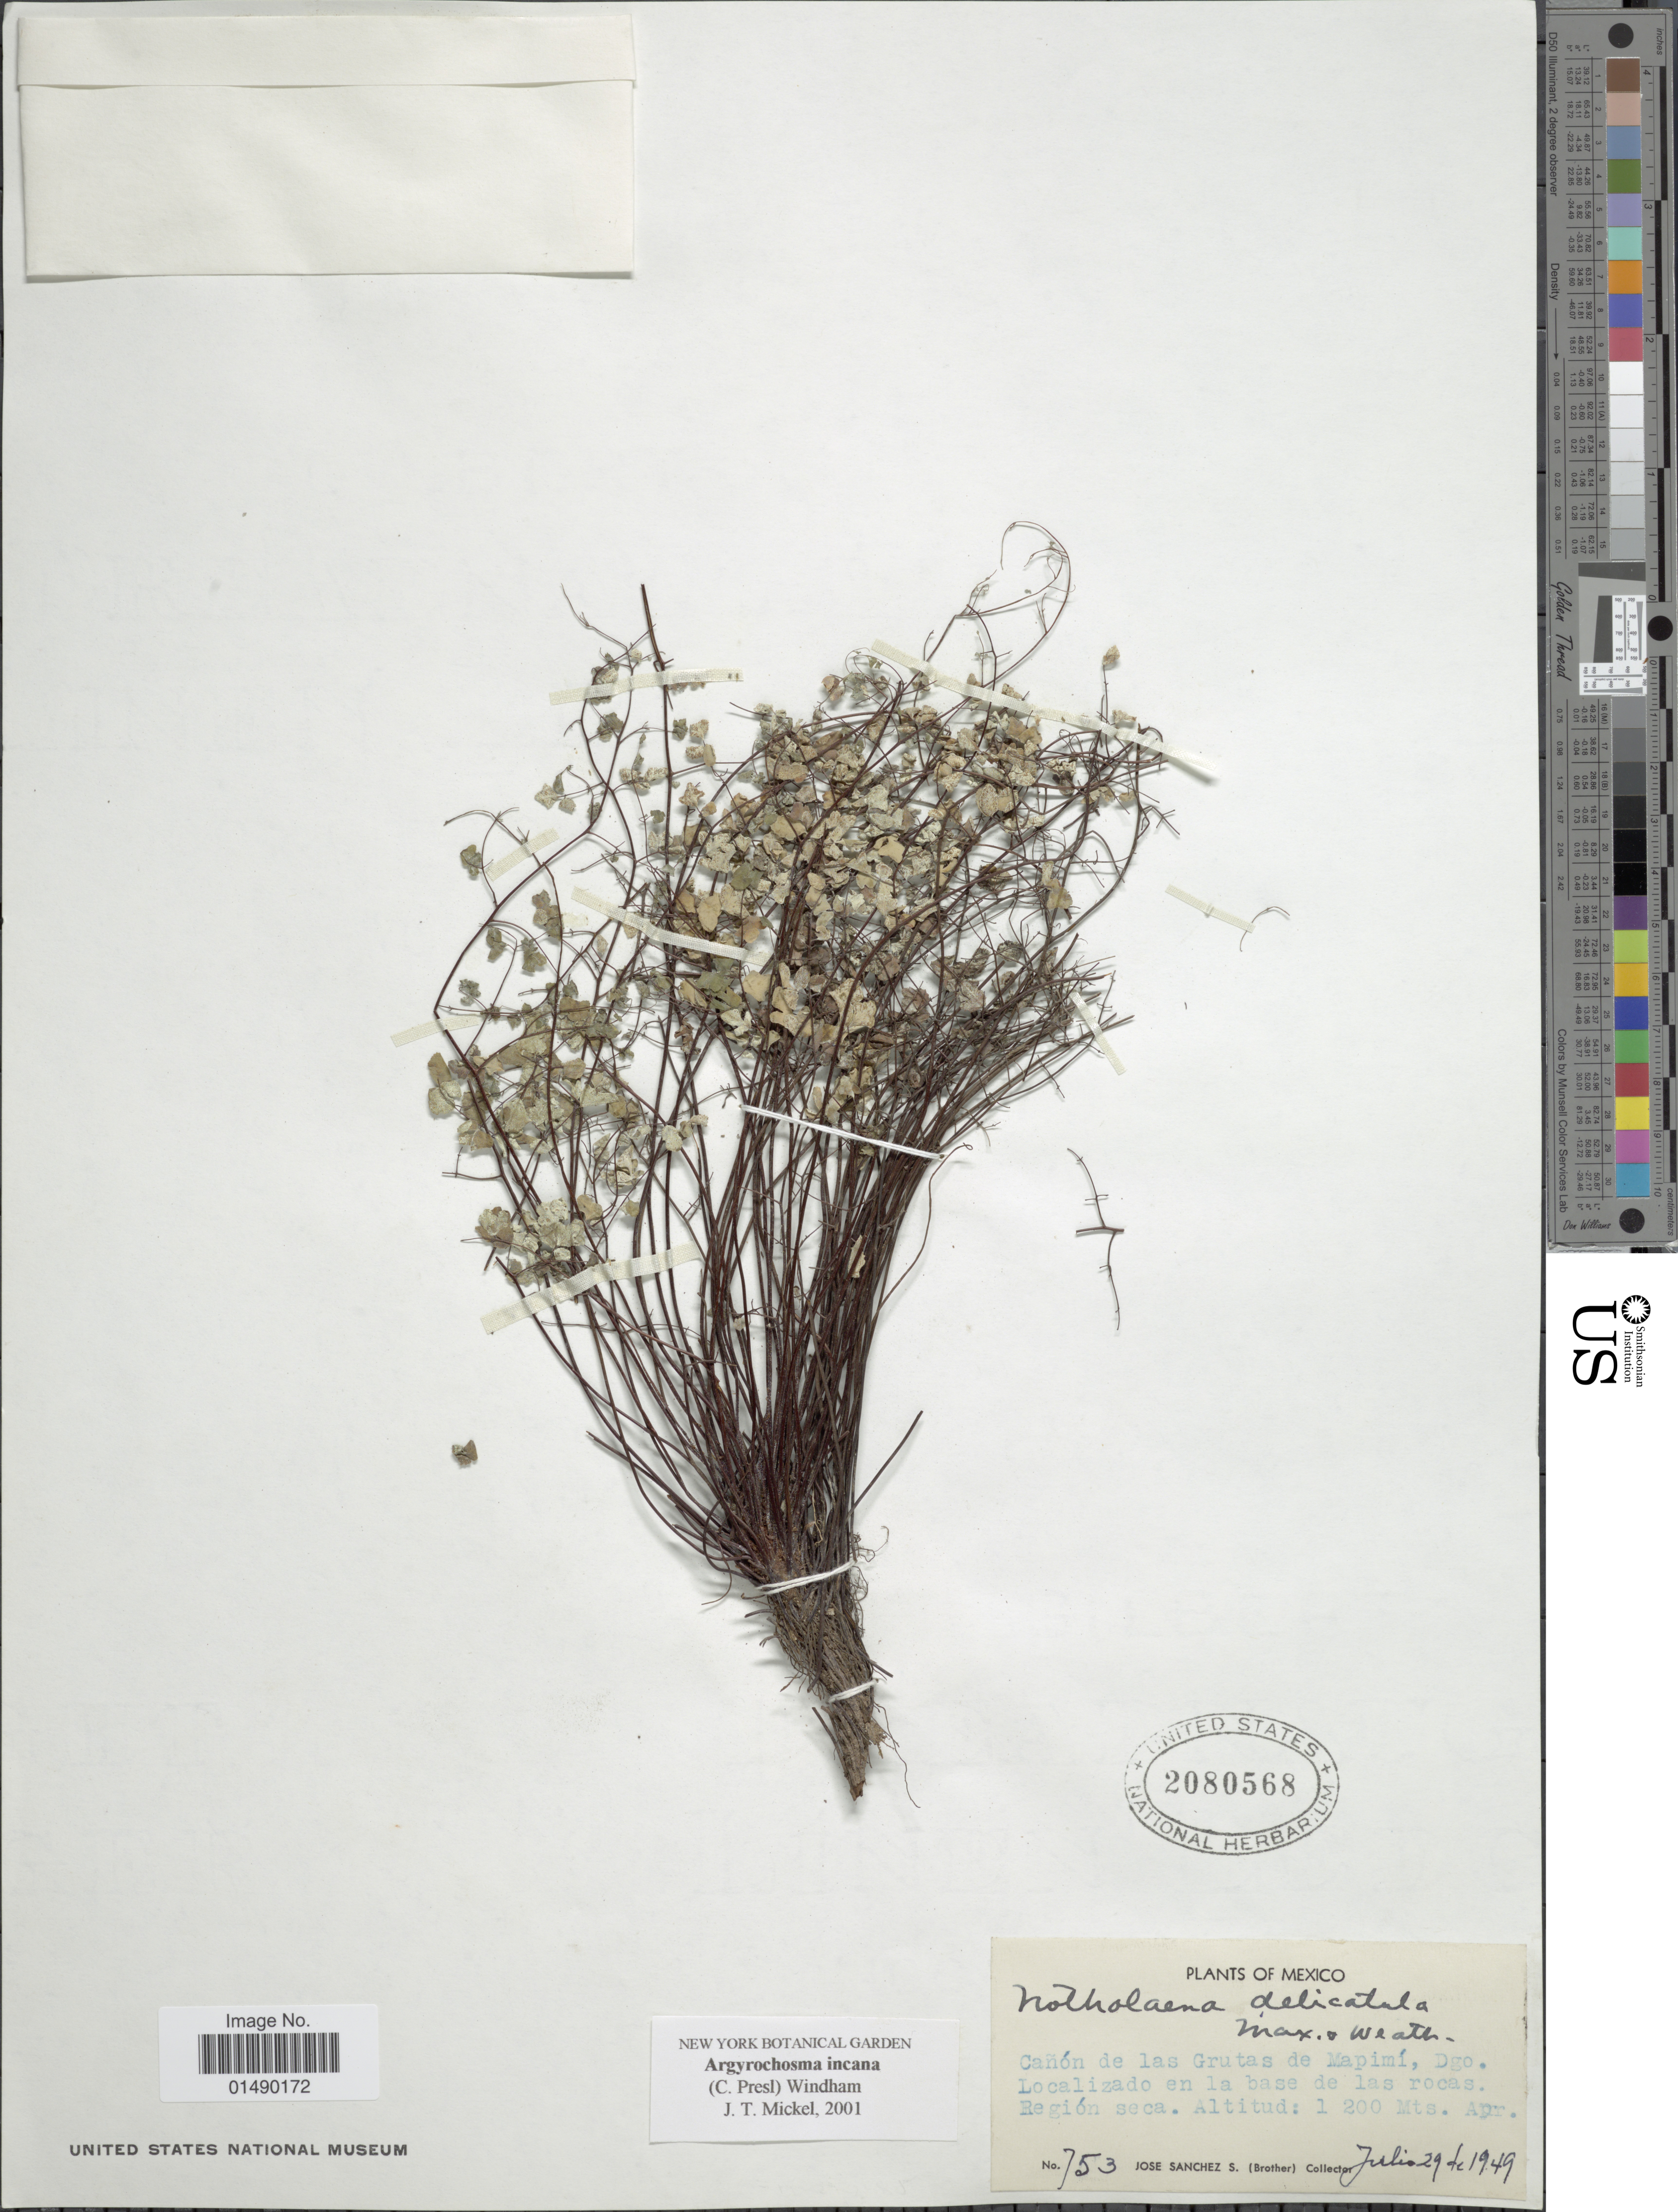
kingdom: Plantae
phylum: Tracheophyta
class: Polypodiopsida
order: Polypodiales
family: Pteridaceae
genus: Argyrochosma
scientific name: Argyrochosma incana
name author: (C. Presl) Windham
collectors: J. Sanchez S.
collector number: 753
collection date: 1949-07-29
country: Mexico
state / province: Durango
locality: Mexico, Canon de las Grutas de Mapimi, Dgo. Localizado em la base de las rocas Region.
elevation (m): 1200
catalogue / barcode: US 2080568